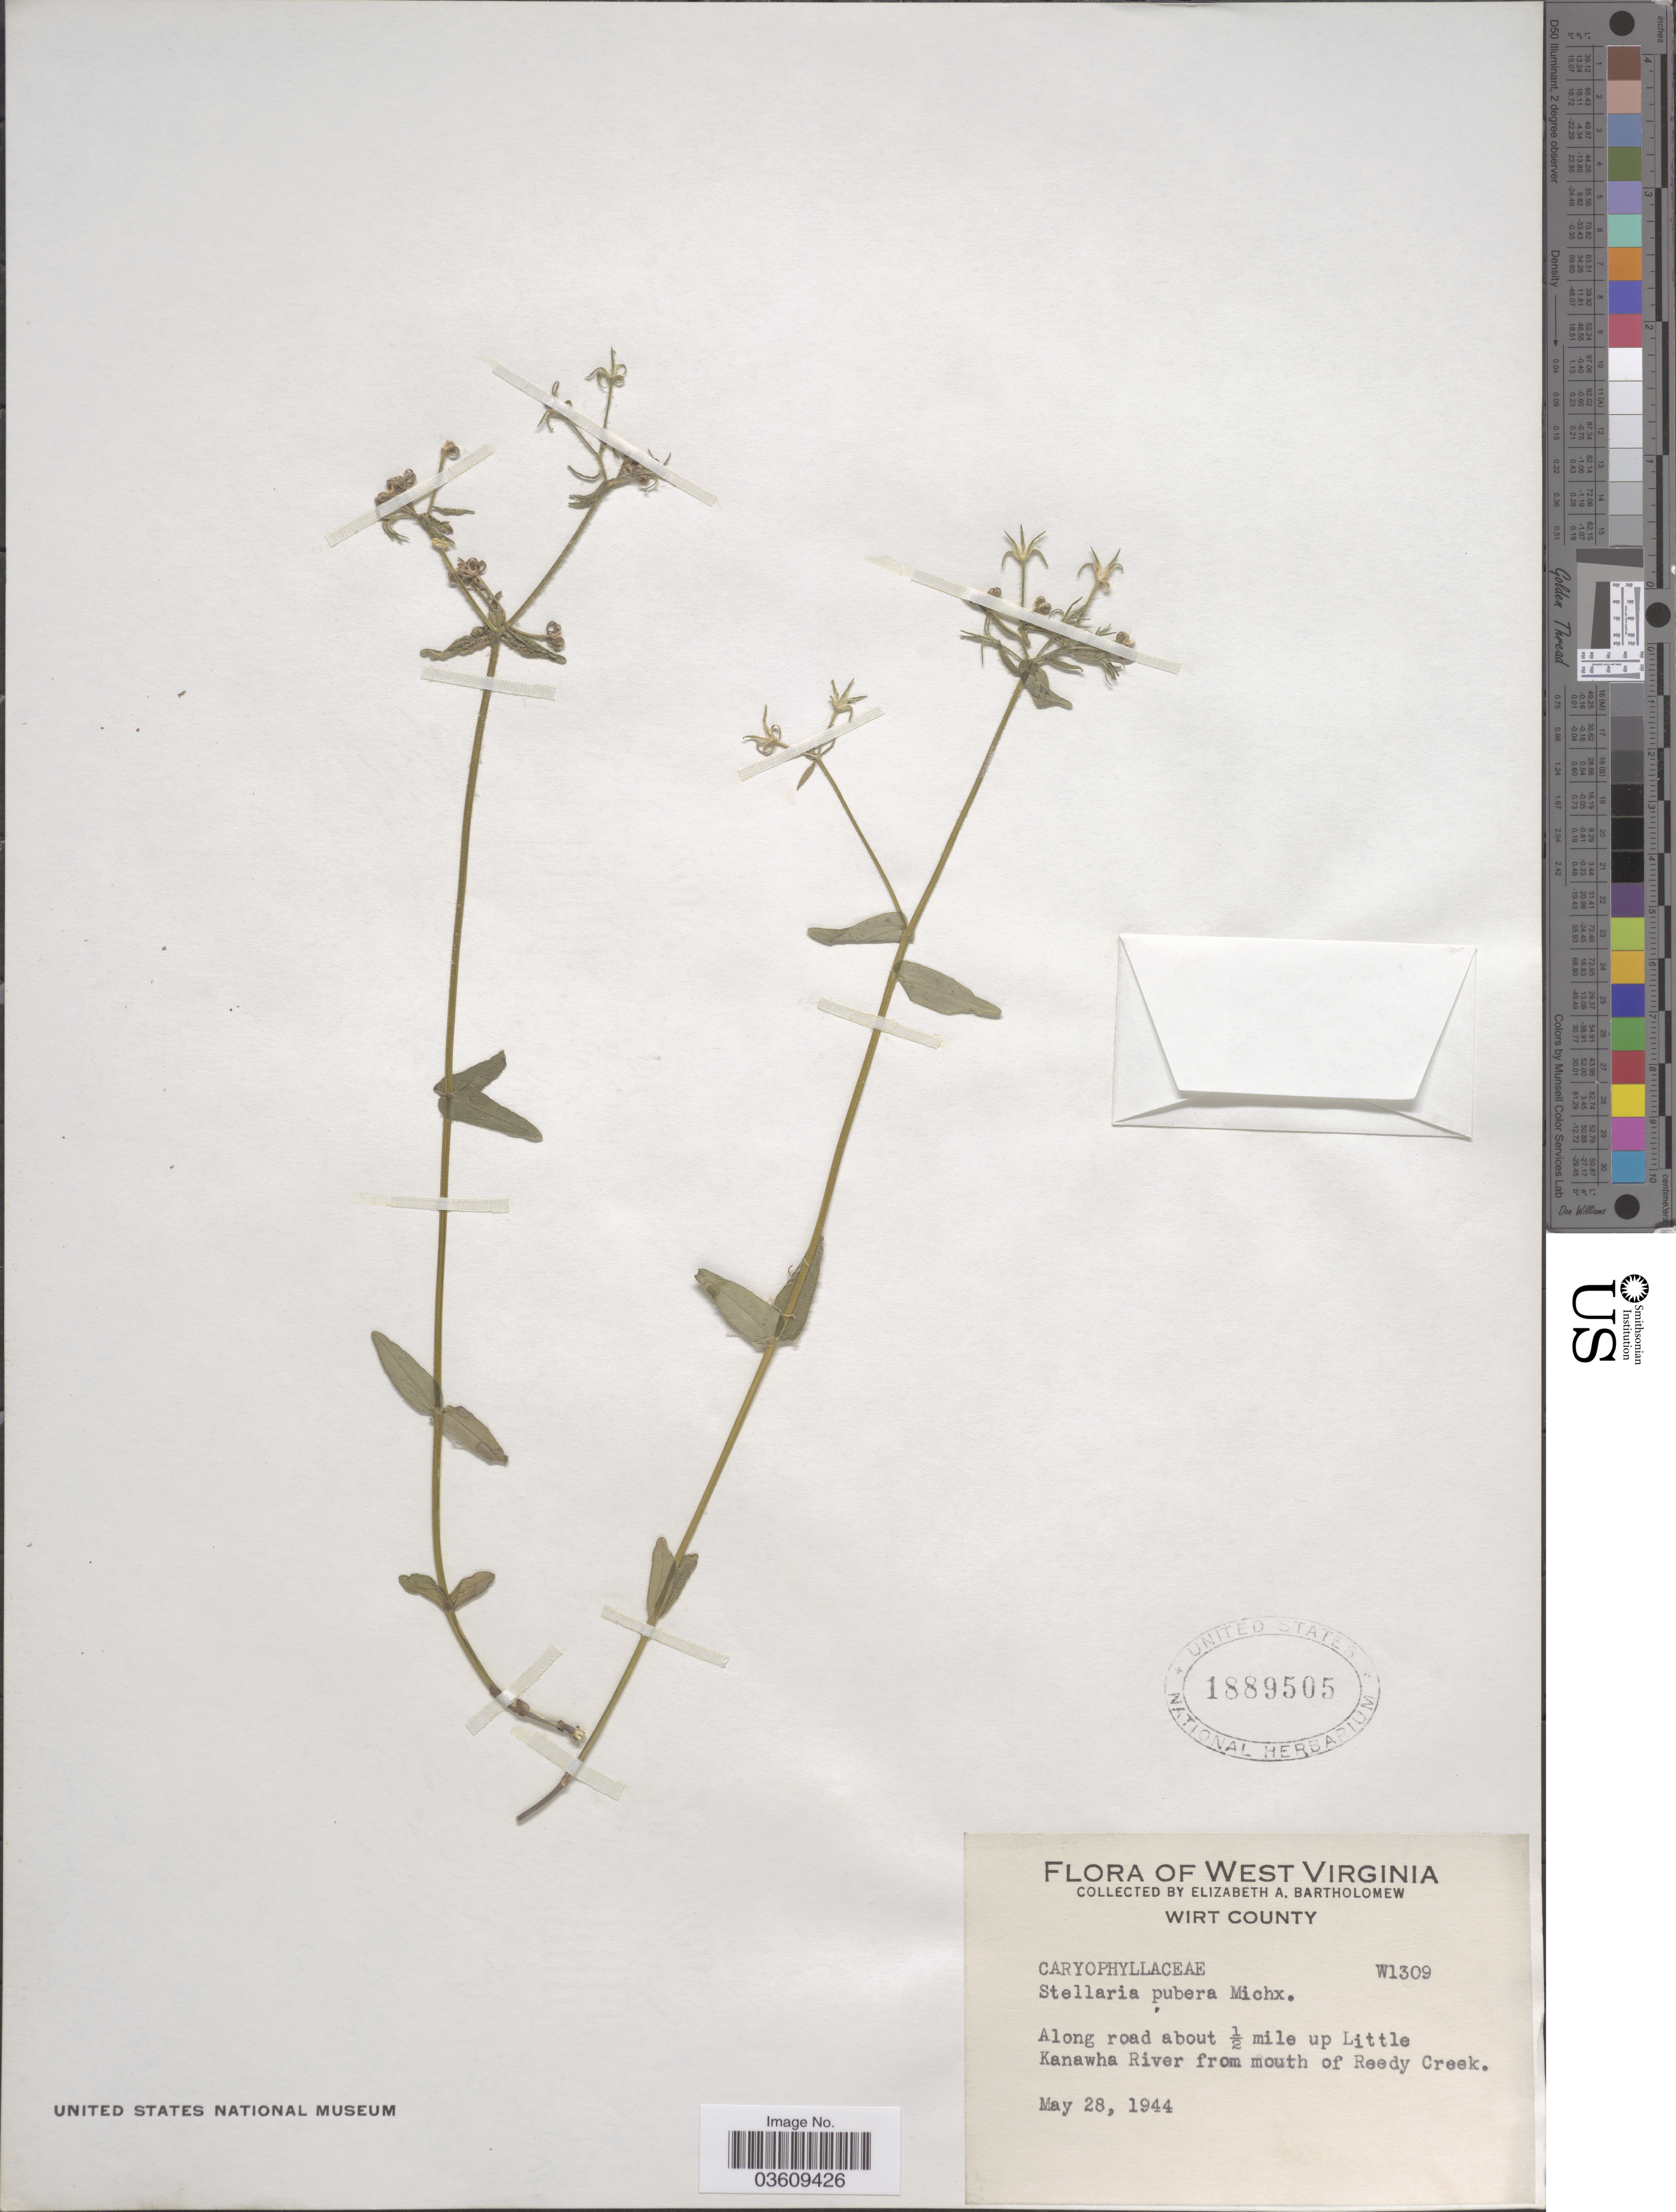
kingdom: Plantae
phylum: Tracheophyta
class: Magnoliopsida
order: Caryophyllales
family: Caryophyllaceae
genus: Stellaria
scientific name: Stellaria pubera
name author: Michx.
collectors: E. Bartholomew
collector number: W1309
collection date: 1944-05-28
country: United States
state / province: West Virginia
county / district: Wirt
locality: Along road about ½ mile up Little Kanawha River from mouth of Reedy Creek.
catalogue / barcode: US 1889505